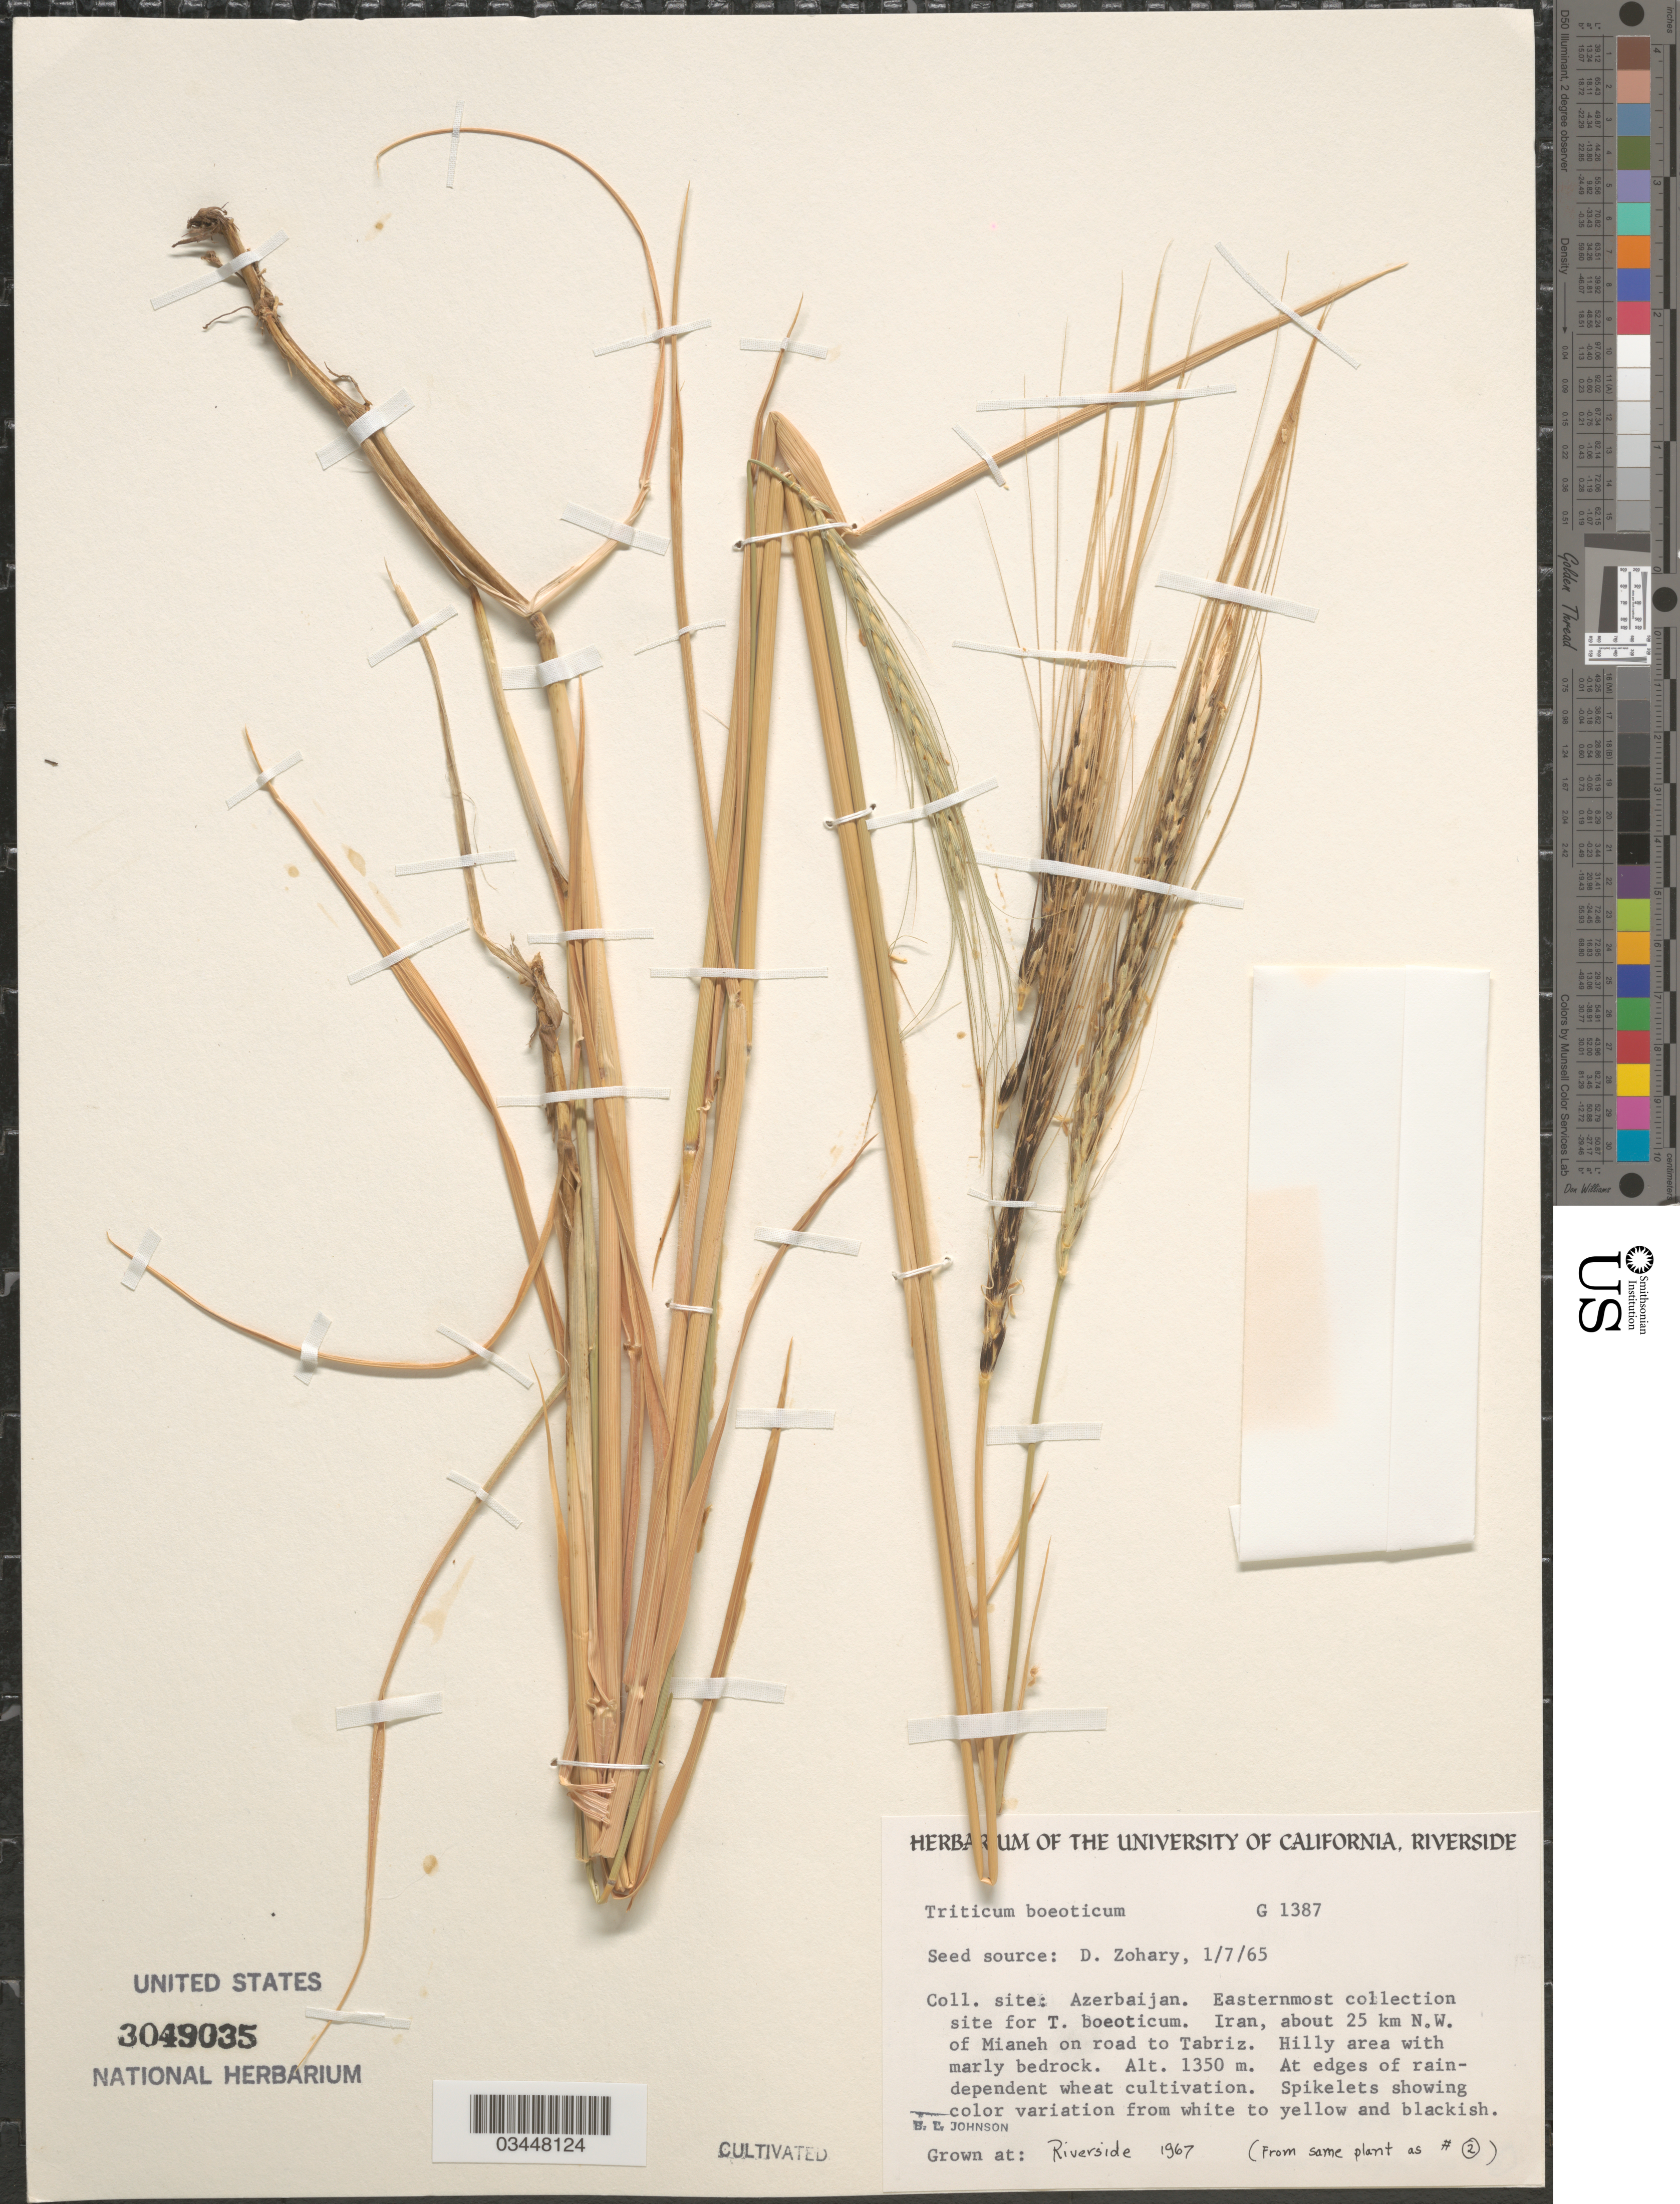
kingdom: Plantae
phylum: Tracheophyta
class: Liliopsida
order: Poales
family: Poaceae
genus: Triticum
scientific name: Triticum boeoticum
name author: Boiss.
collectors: B. Johnson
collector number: G1387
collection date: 1967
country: United States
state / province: California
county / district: Riverside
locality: Riverside.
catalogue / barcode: US 3049035